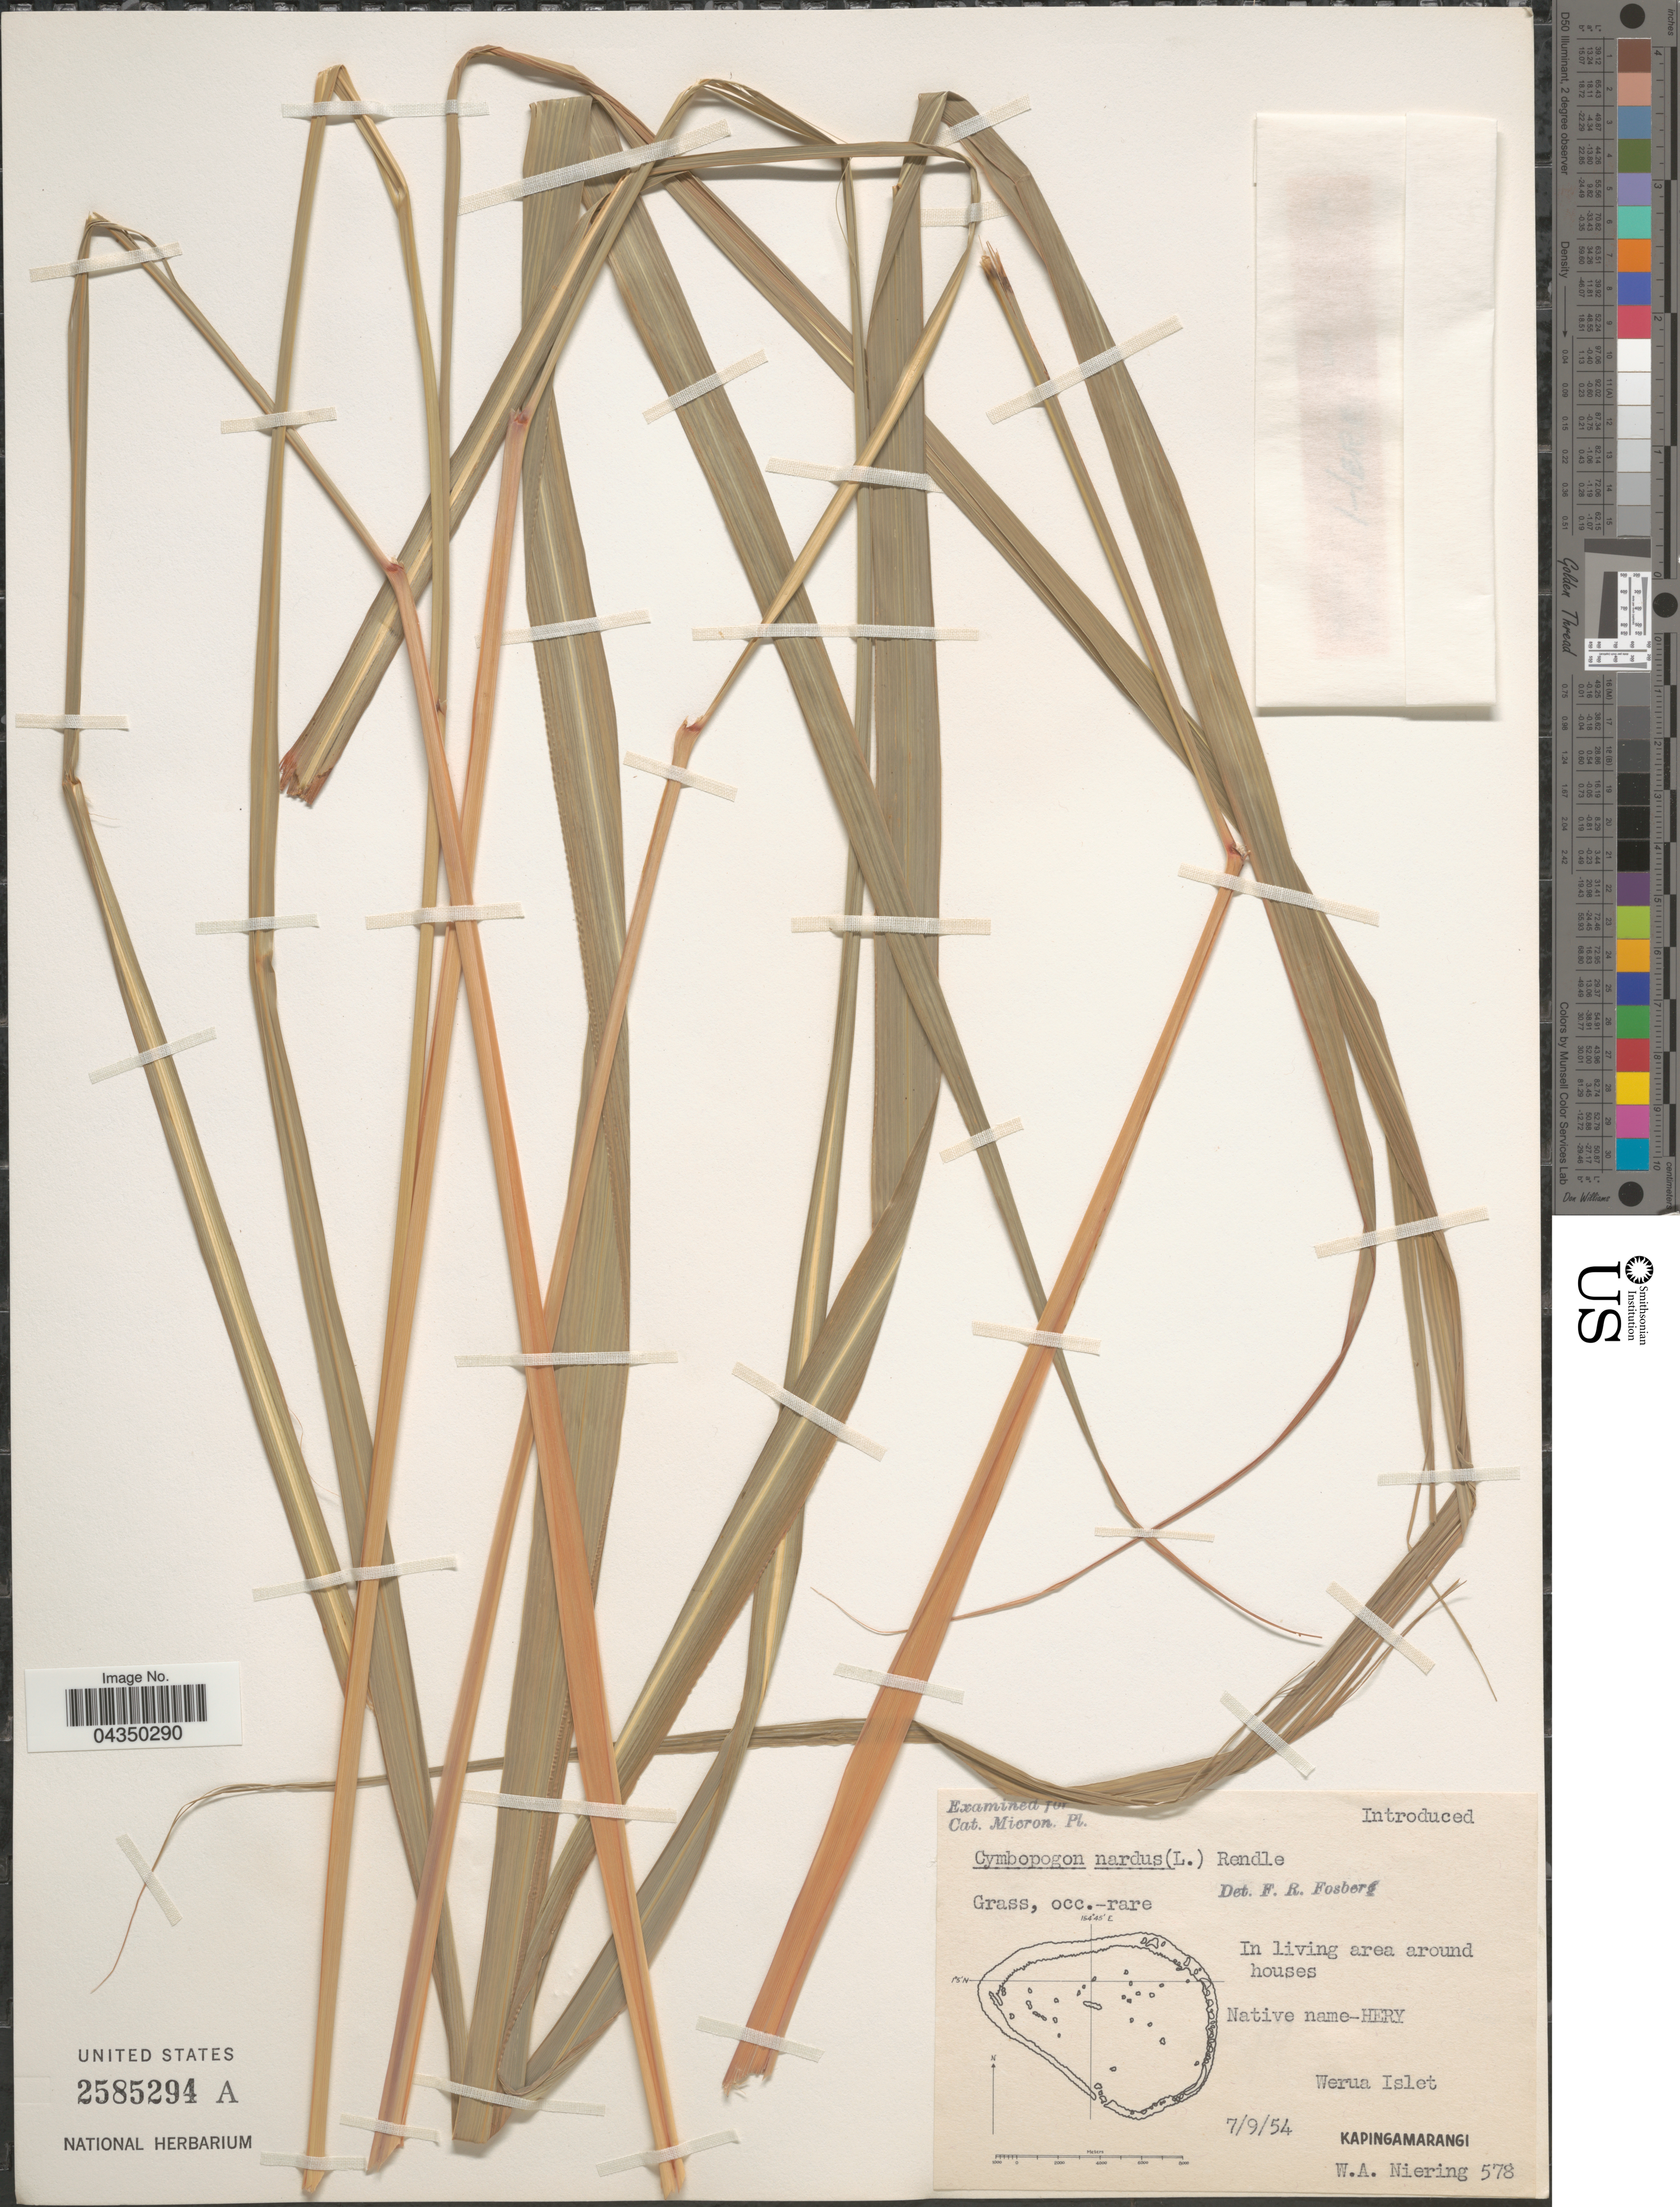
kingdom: Plantae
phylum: Tracheophyta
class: Liliopsida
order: Poales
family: Poaceae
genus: Cymbopogon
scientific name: Cymbopogon nardus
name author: (L.) Rendle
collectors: W. Niering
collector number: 578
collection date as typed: Transcribed d/m/y: 7/9/54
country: Micronesia, Federated States of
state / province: Pohnpei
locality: In living area around houses. Werua Islet. Kapingamarangi.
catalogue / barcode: US 2585294A